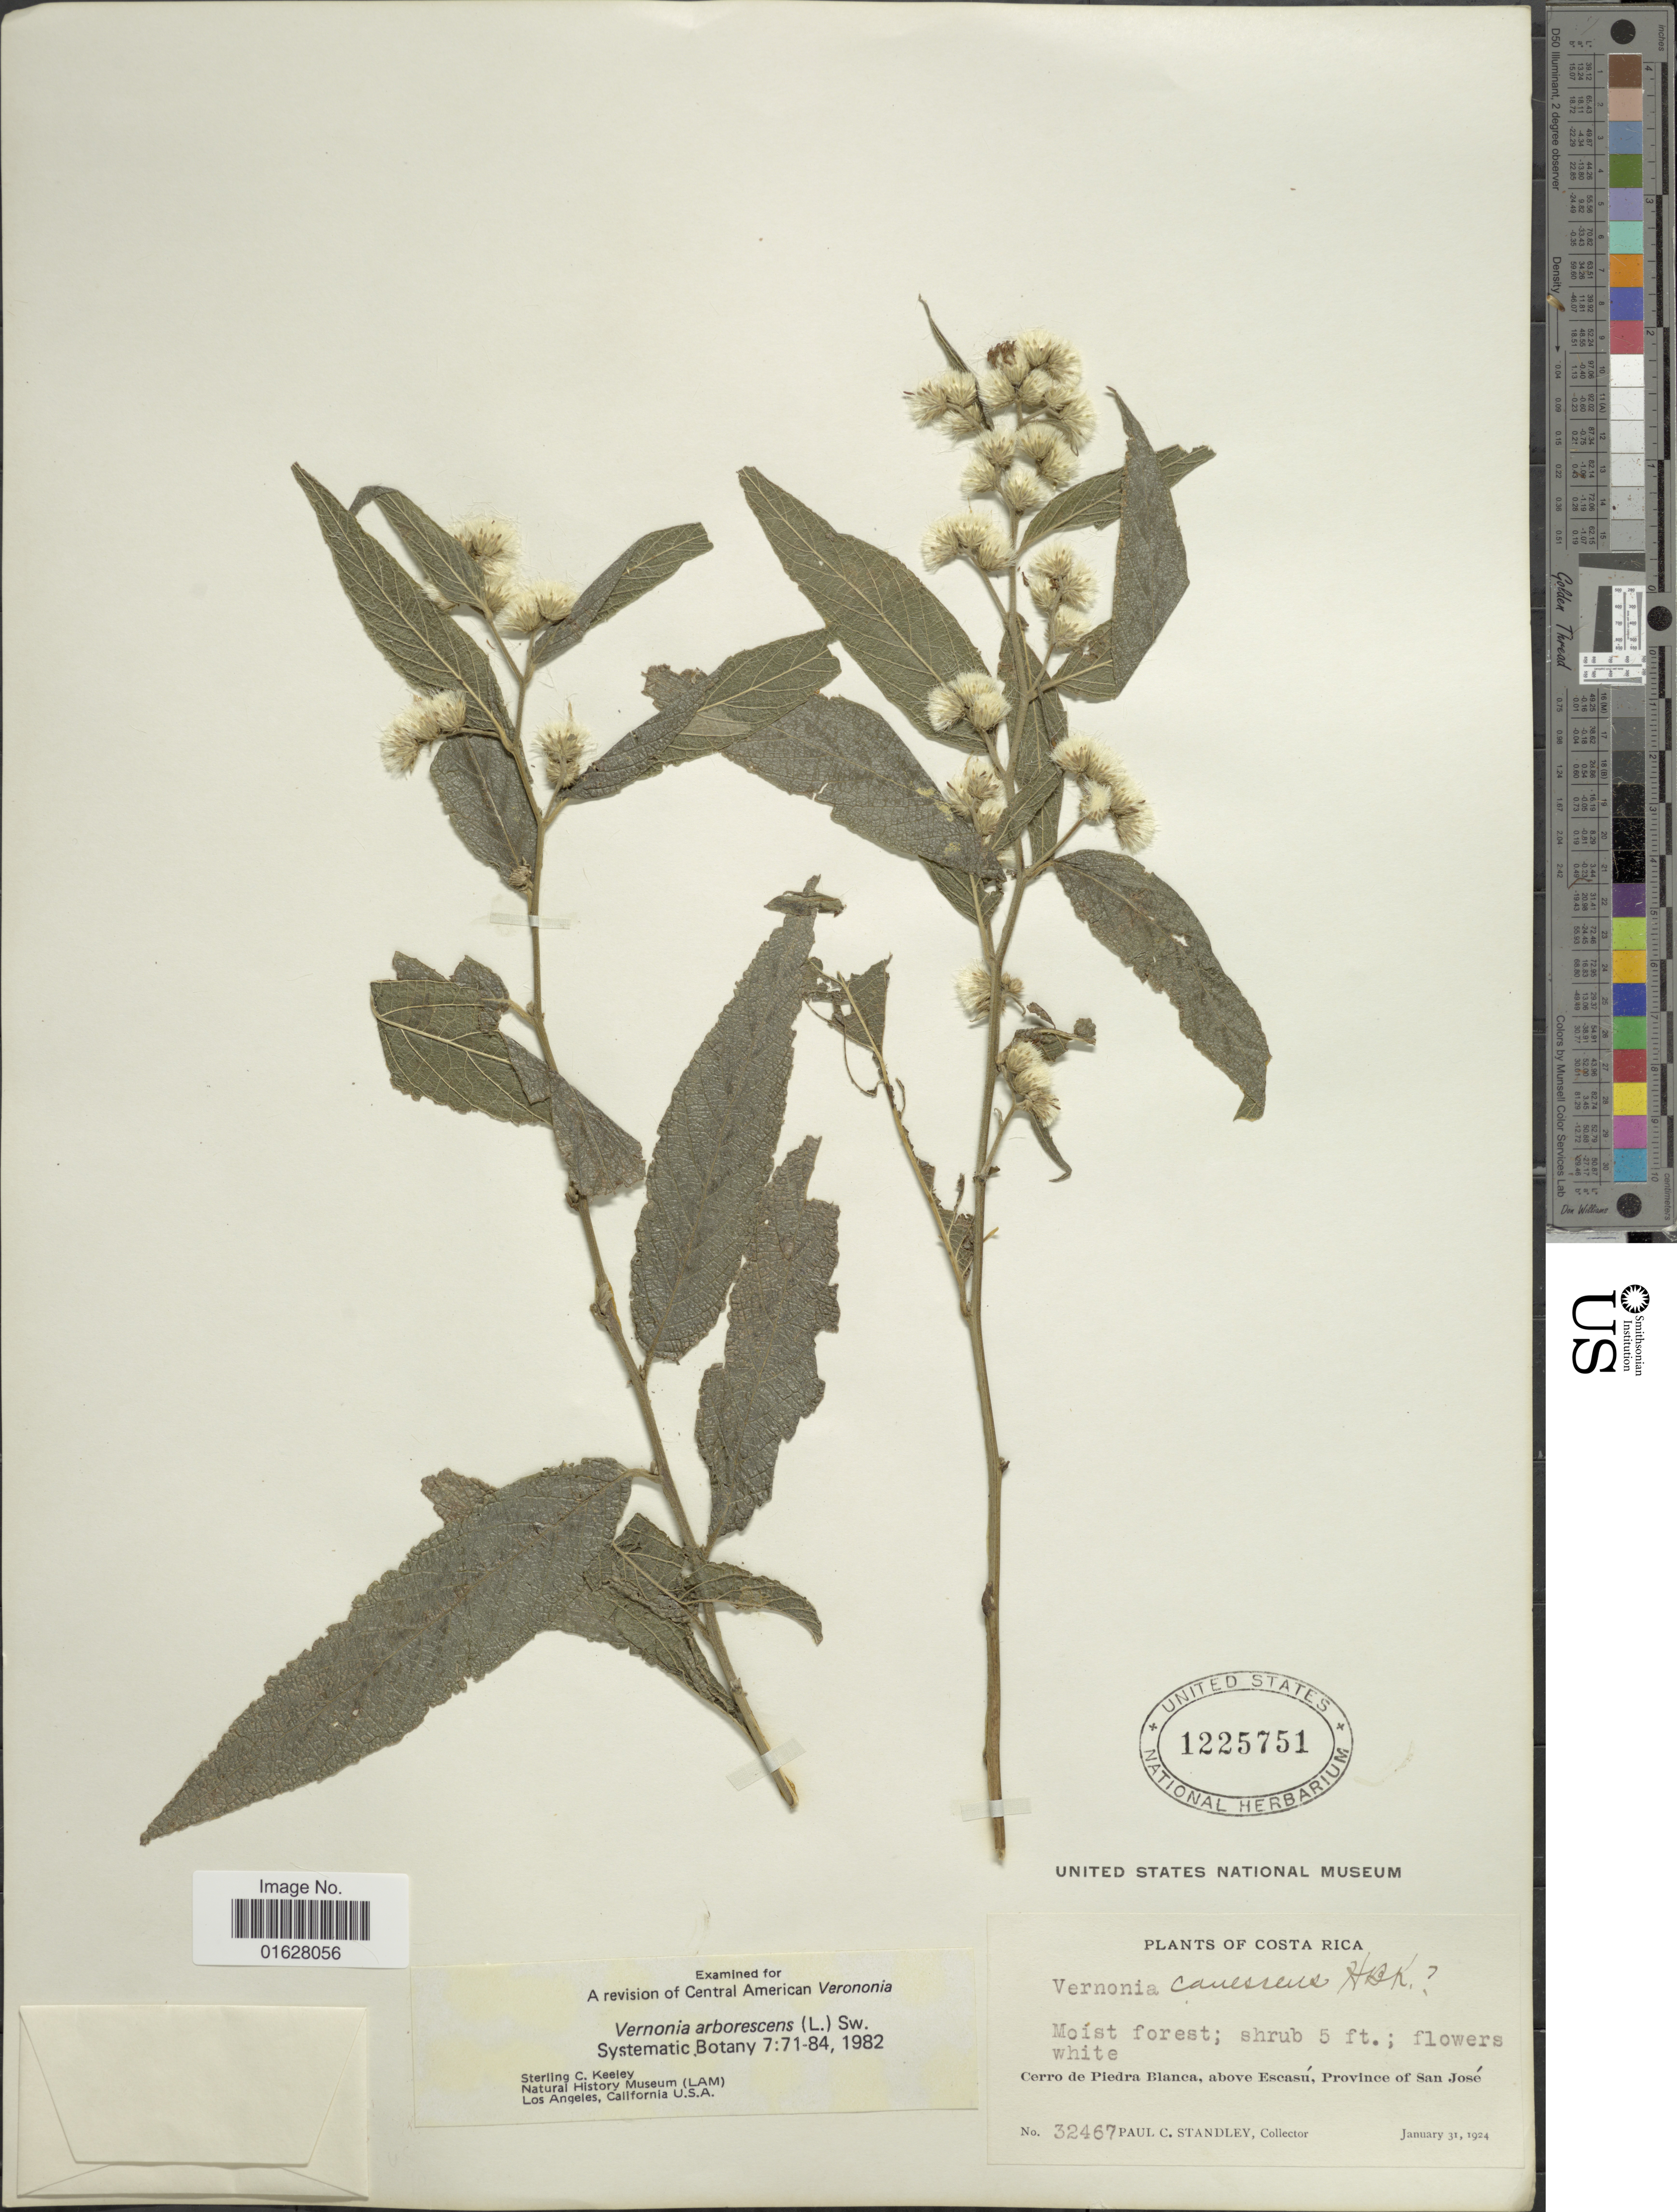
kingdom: Plantae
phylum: Tracheophyta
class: Magnoliopsida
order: Asterales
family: Asteraceae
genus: Lepidaploa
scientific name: Lepidaploa canescens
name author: (Kunth) H. Rob.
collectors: P. C. Standley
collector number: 32467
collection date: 1924-01-31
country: Costa Rica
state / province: San José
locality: Costa Rica. Moist forest. Cerro de Piedra Blanca, above Escasu, Province of San José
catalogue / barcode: US 1225751